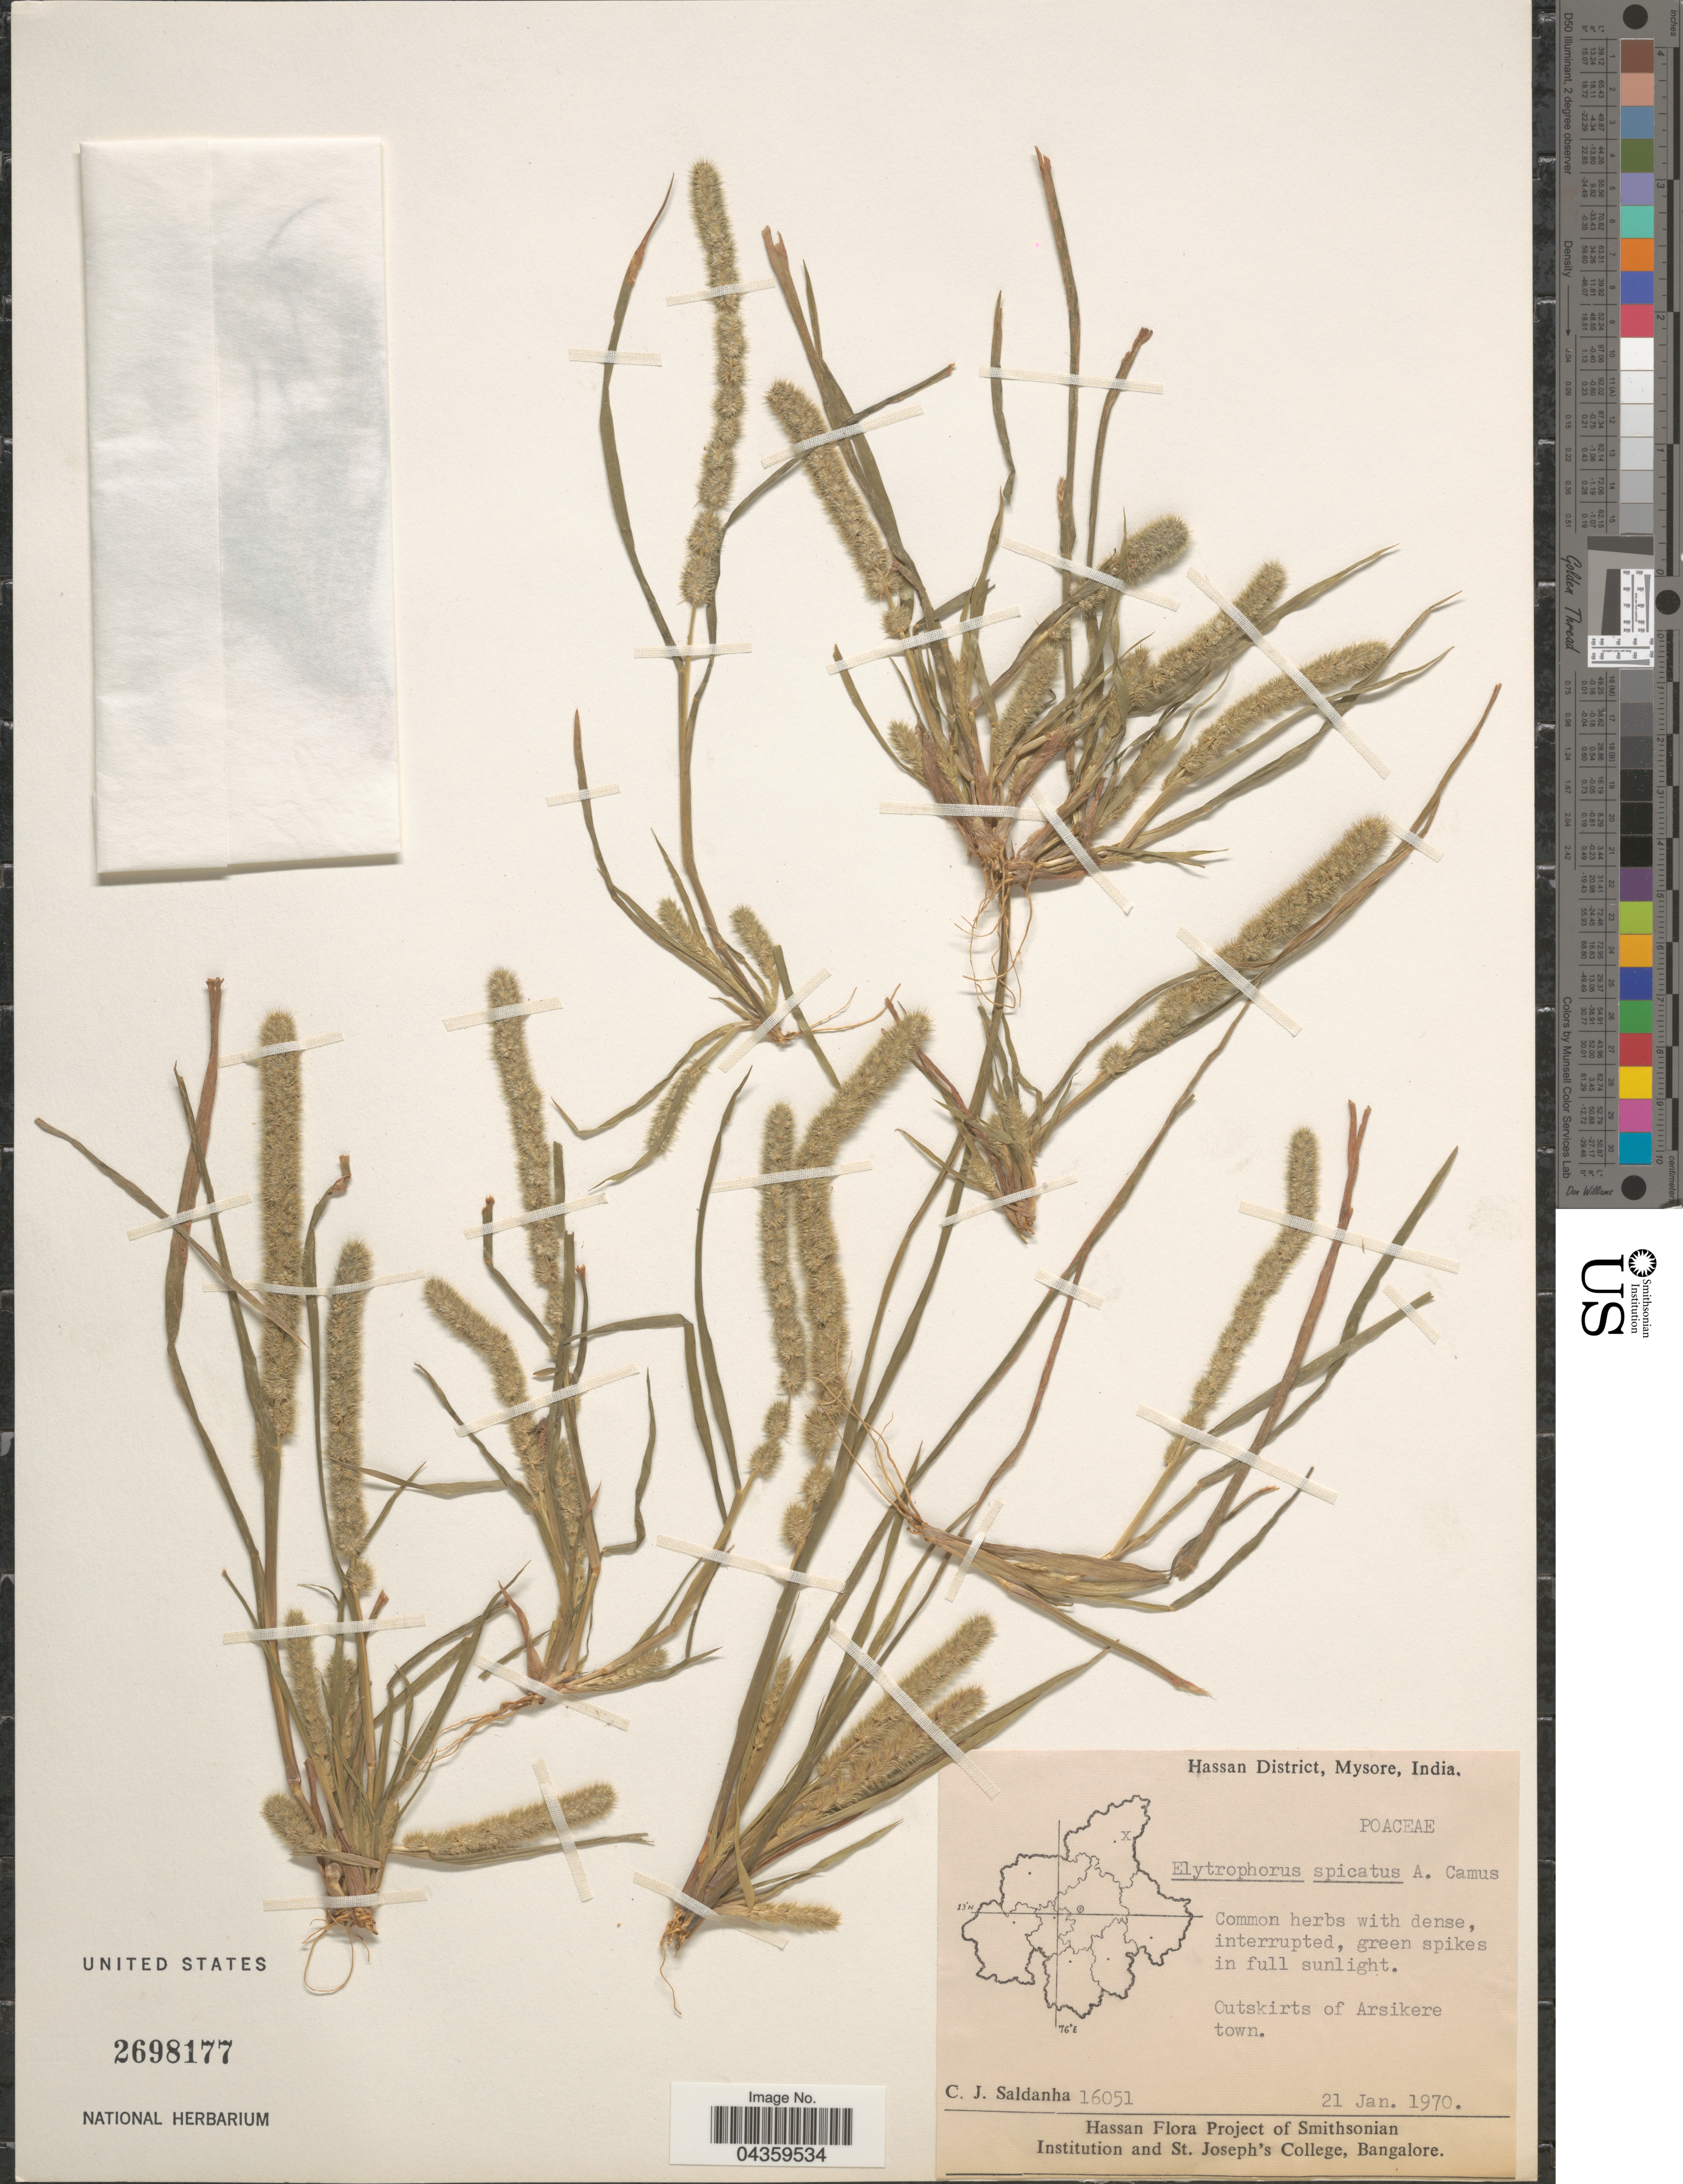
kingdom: Plantae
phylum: Tracheophyta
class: Liliopsida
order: Poales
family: Poaceae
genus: Elytrophorus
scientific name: Elytrophorus spicatus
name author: (Willd.) A. Camus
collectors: C. J. Saldanha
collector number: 16051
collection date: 1970-01-21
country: India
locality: Hassan District, Mysore. Outskirts of Arsikere town.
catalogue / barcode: US 2698177